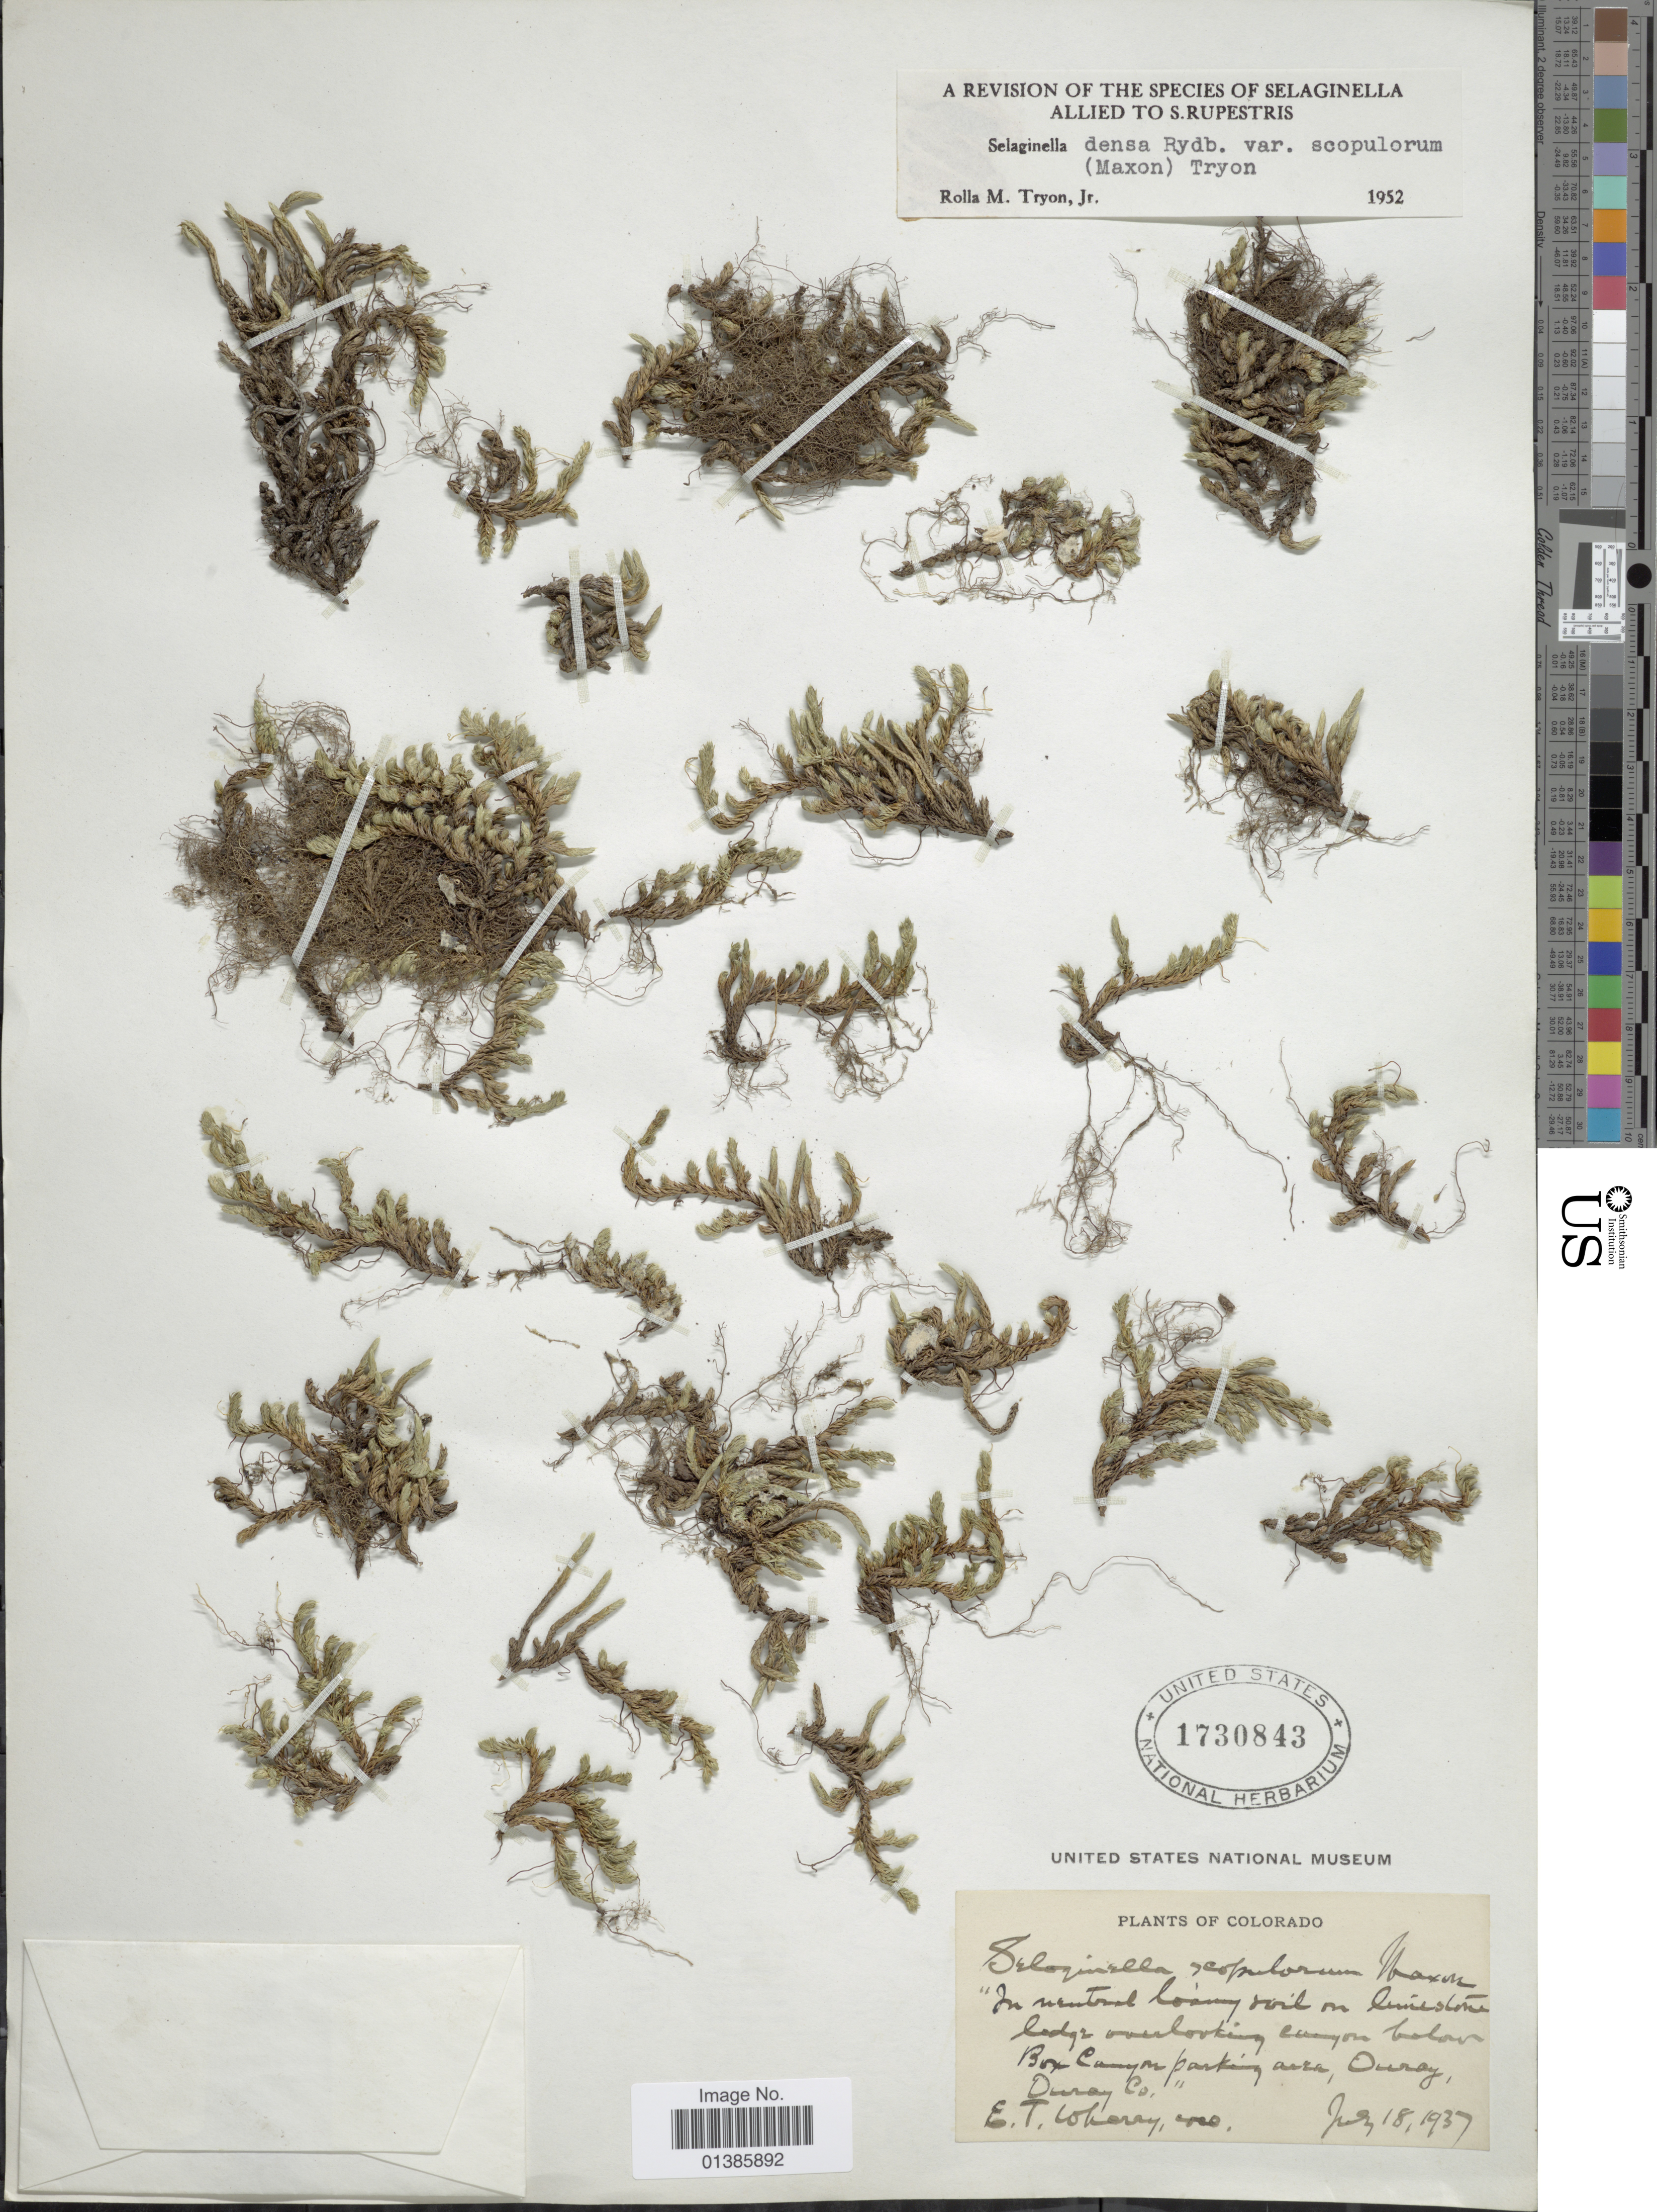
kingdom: Plantae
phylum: Tracheophyta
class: Lycopodiopsida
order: Selaginellales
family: Selaginellaceae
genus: Selaginella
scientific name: Selaginella densa var. scopulorum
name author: (Maxon) R.M. Tryon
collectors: E. T. Wherry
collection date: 1937-07-18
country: United States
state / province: Colorado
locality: Box Canyon parking area, Ouray, Duray Co.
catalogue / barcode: US 1730843